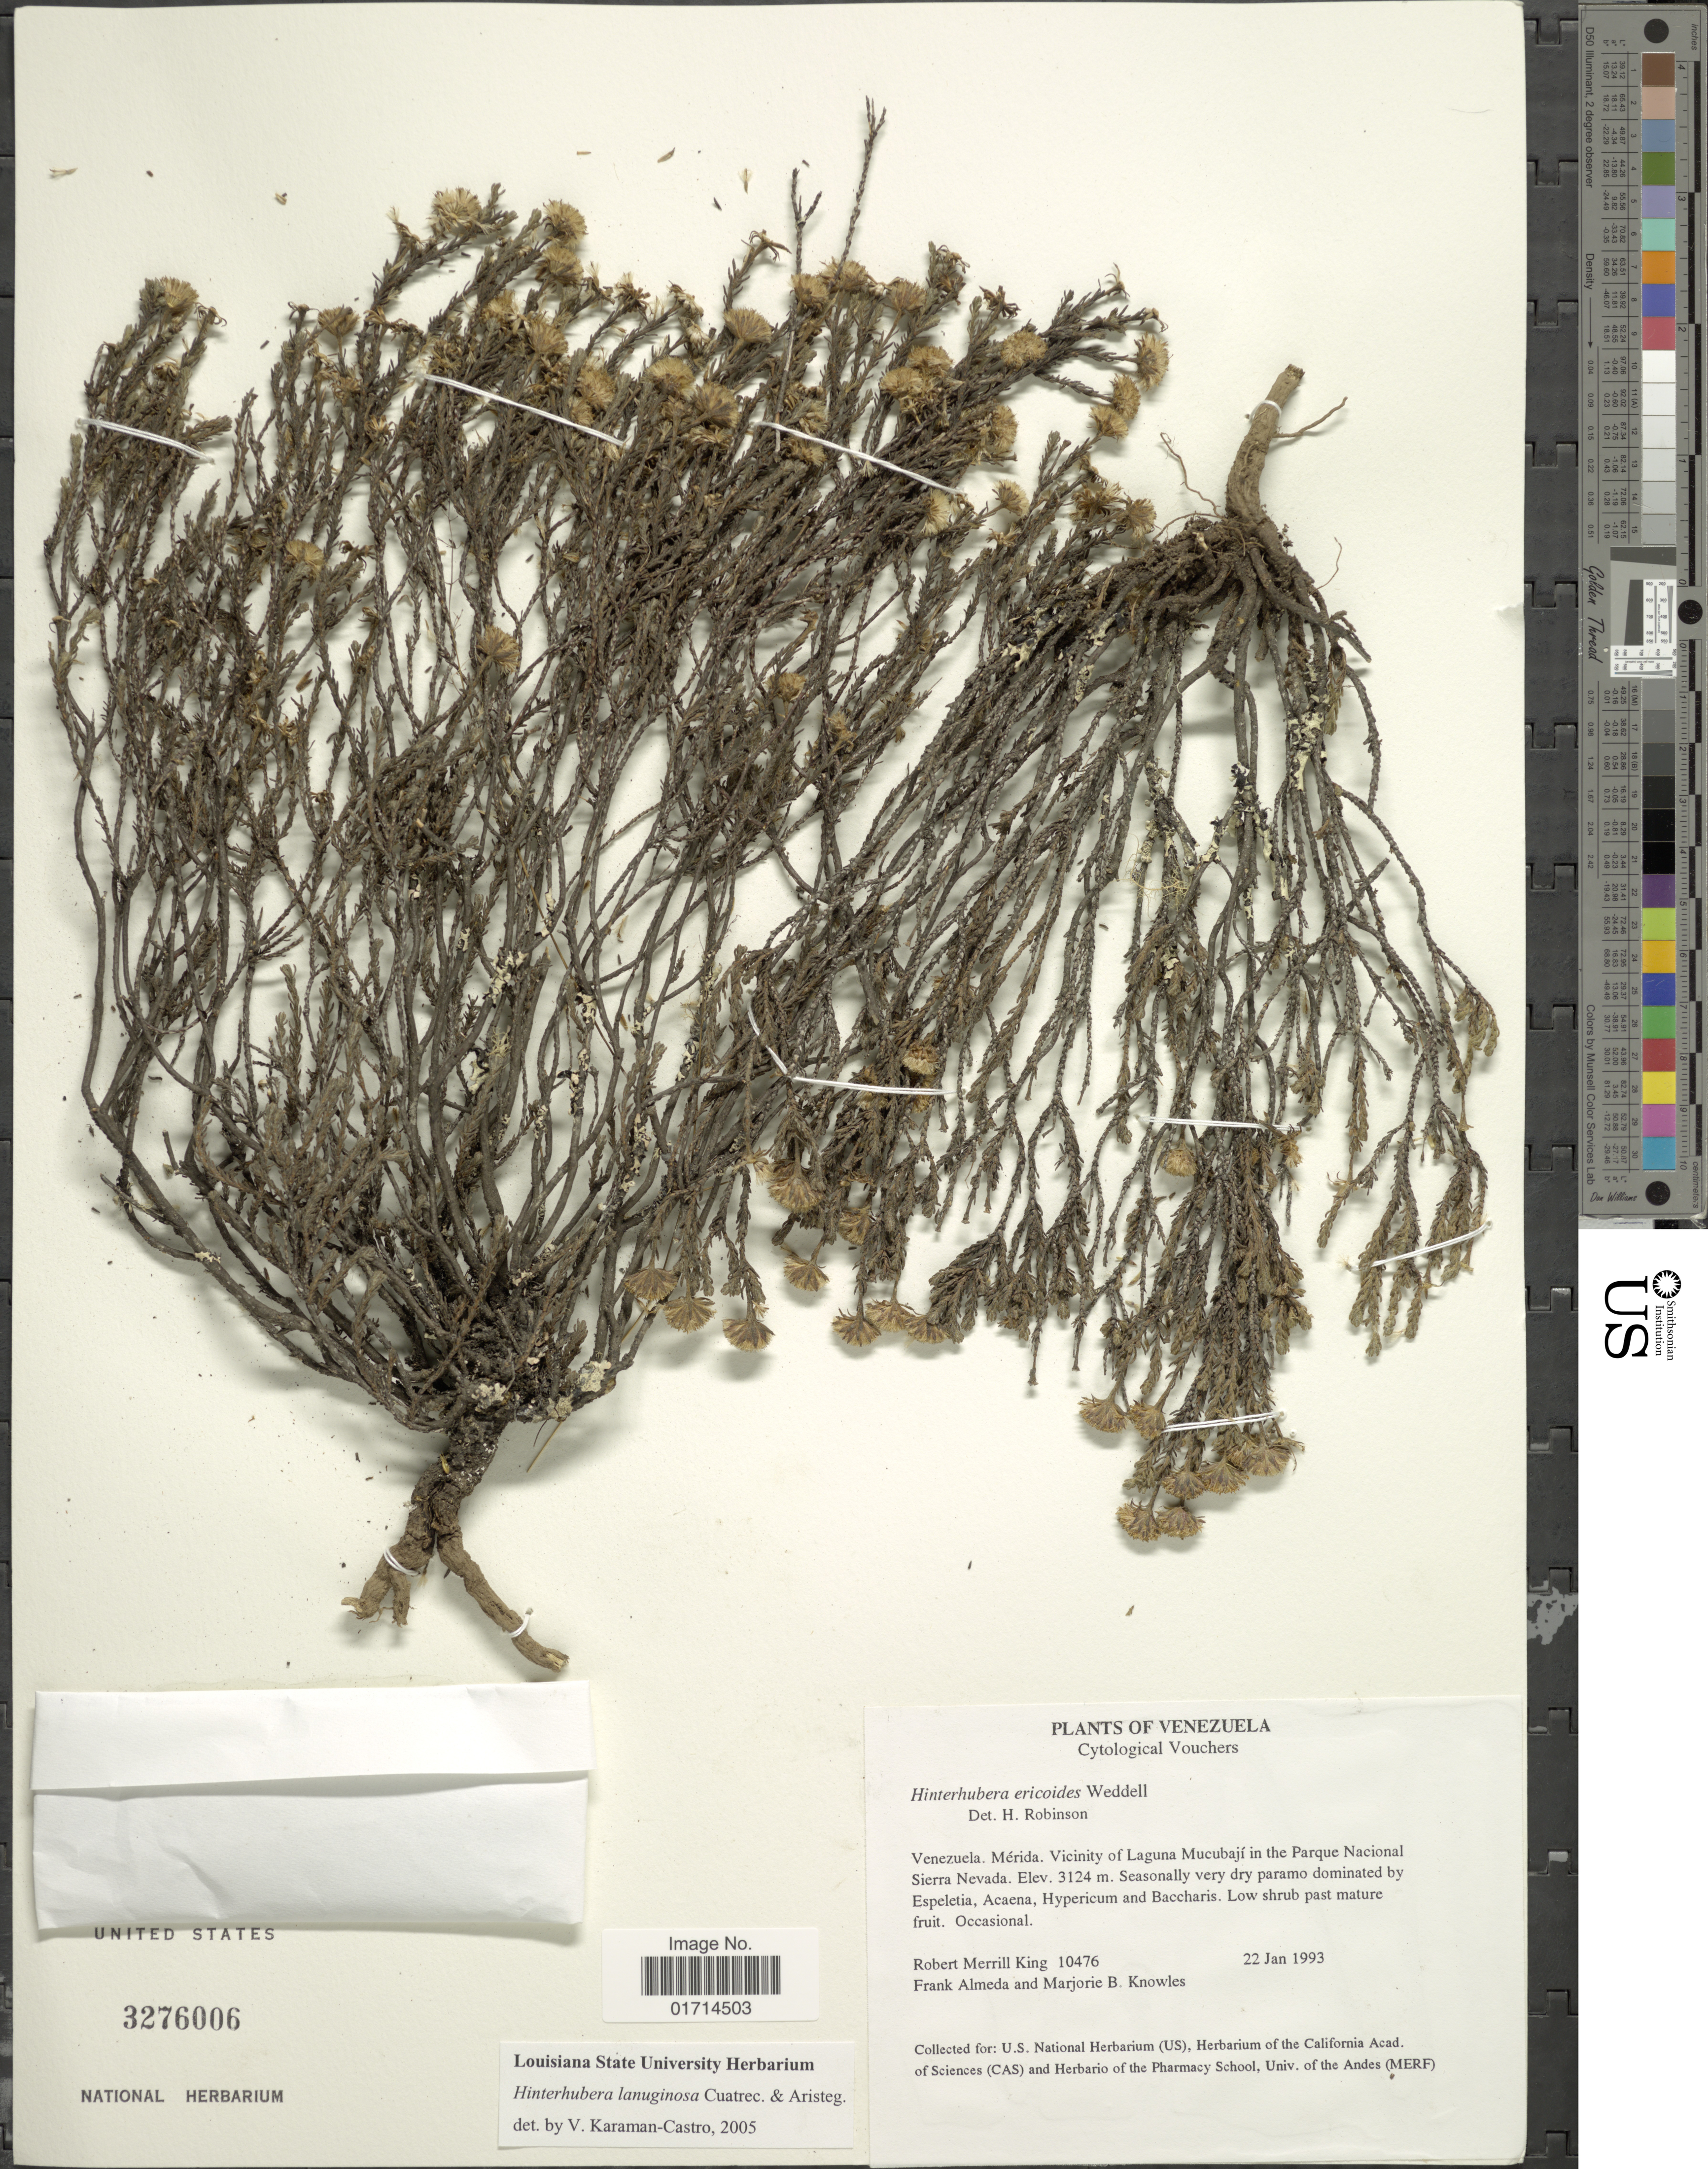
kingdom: Plantae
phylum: Tracheophyta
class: Magnoliopsida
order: Asterales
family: Asteraceae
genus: Hinterhubera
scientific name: Hinterhubera lanuginosa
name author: Cuatrec. & Aristeg.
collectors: R. M. King, F. Almeda & M. B. Knowles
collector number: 10476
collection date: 1993-01-22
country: Venezuela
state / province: Mérida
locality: Vicinity of Laguna Mucubaji in the Parque Nacional Sierra Nevada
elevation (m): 3124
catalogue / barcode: US 3276006